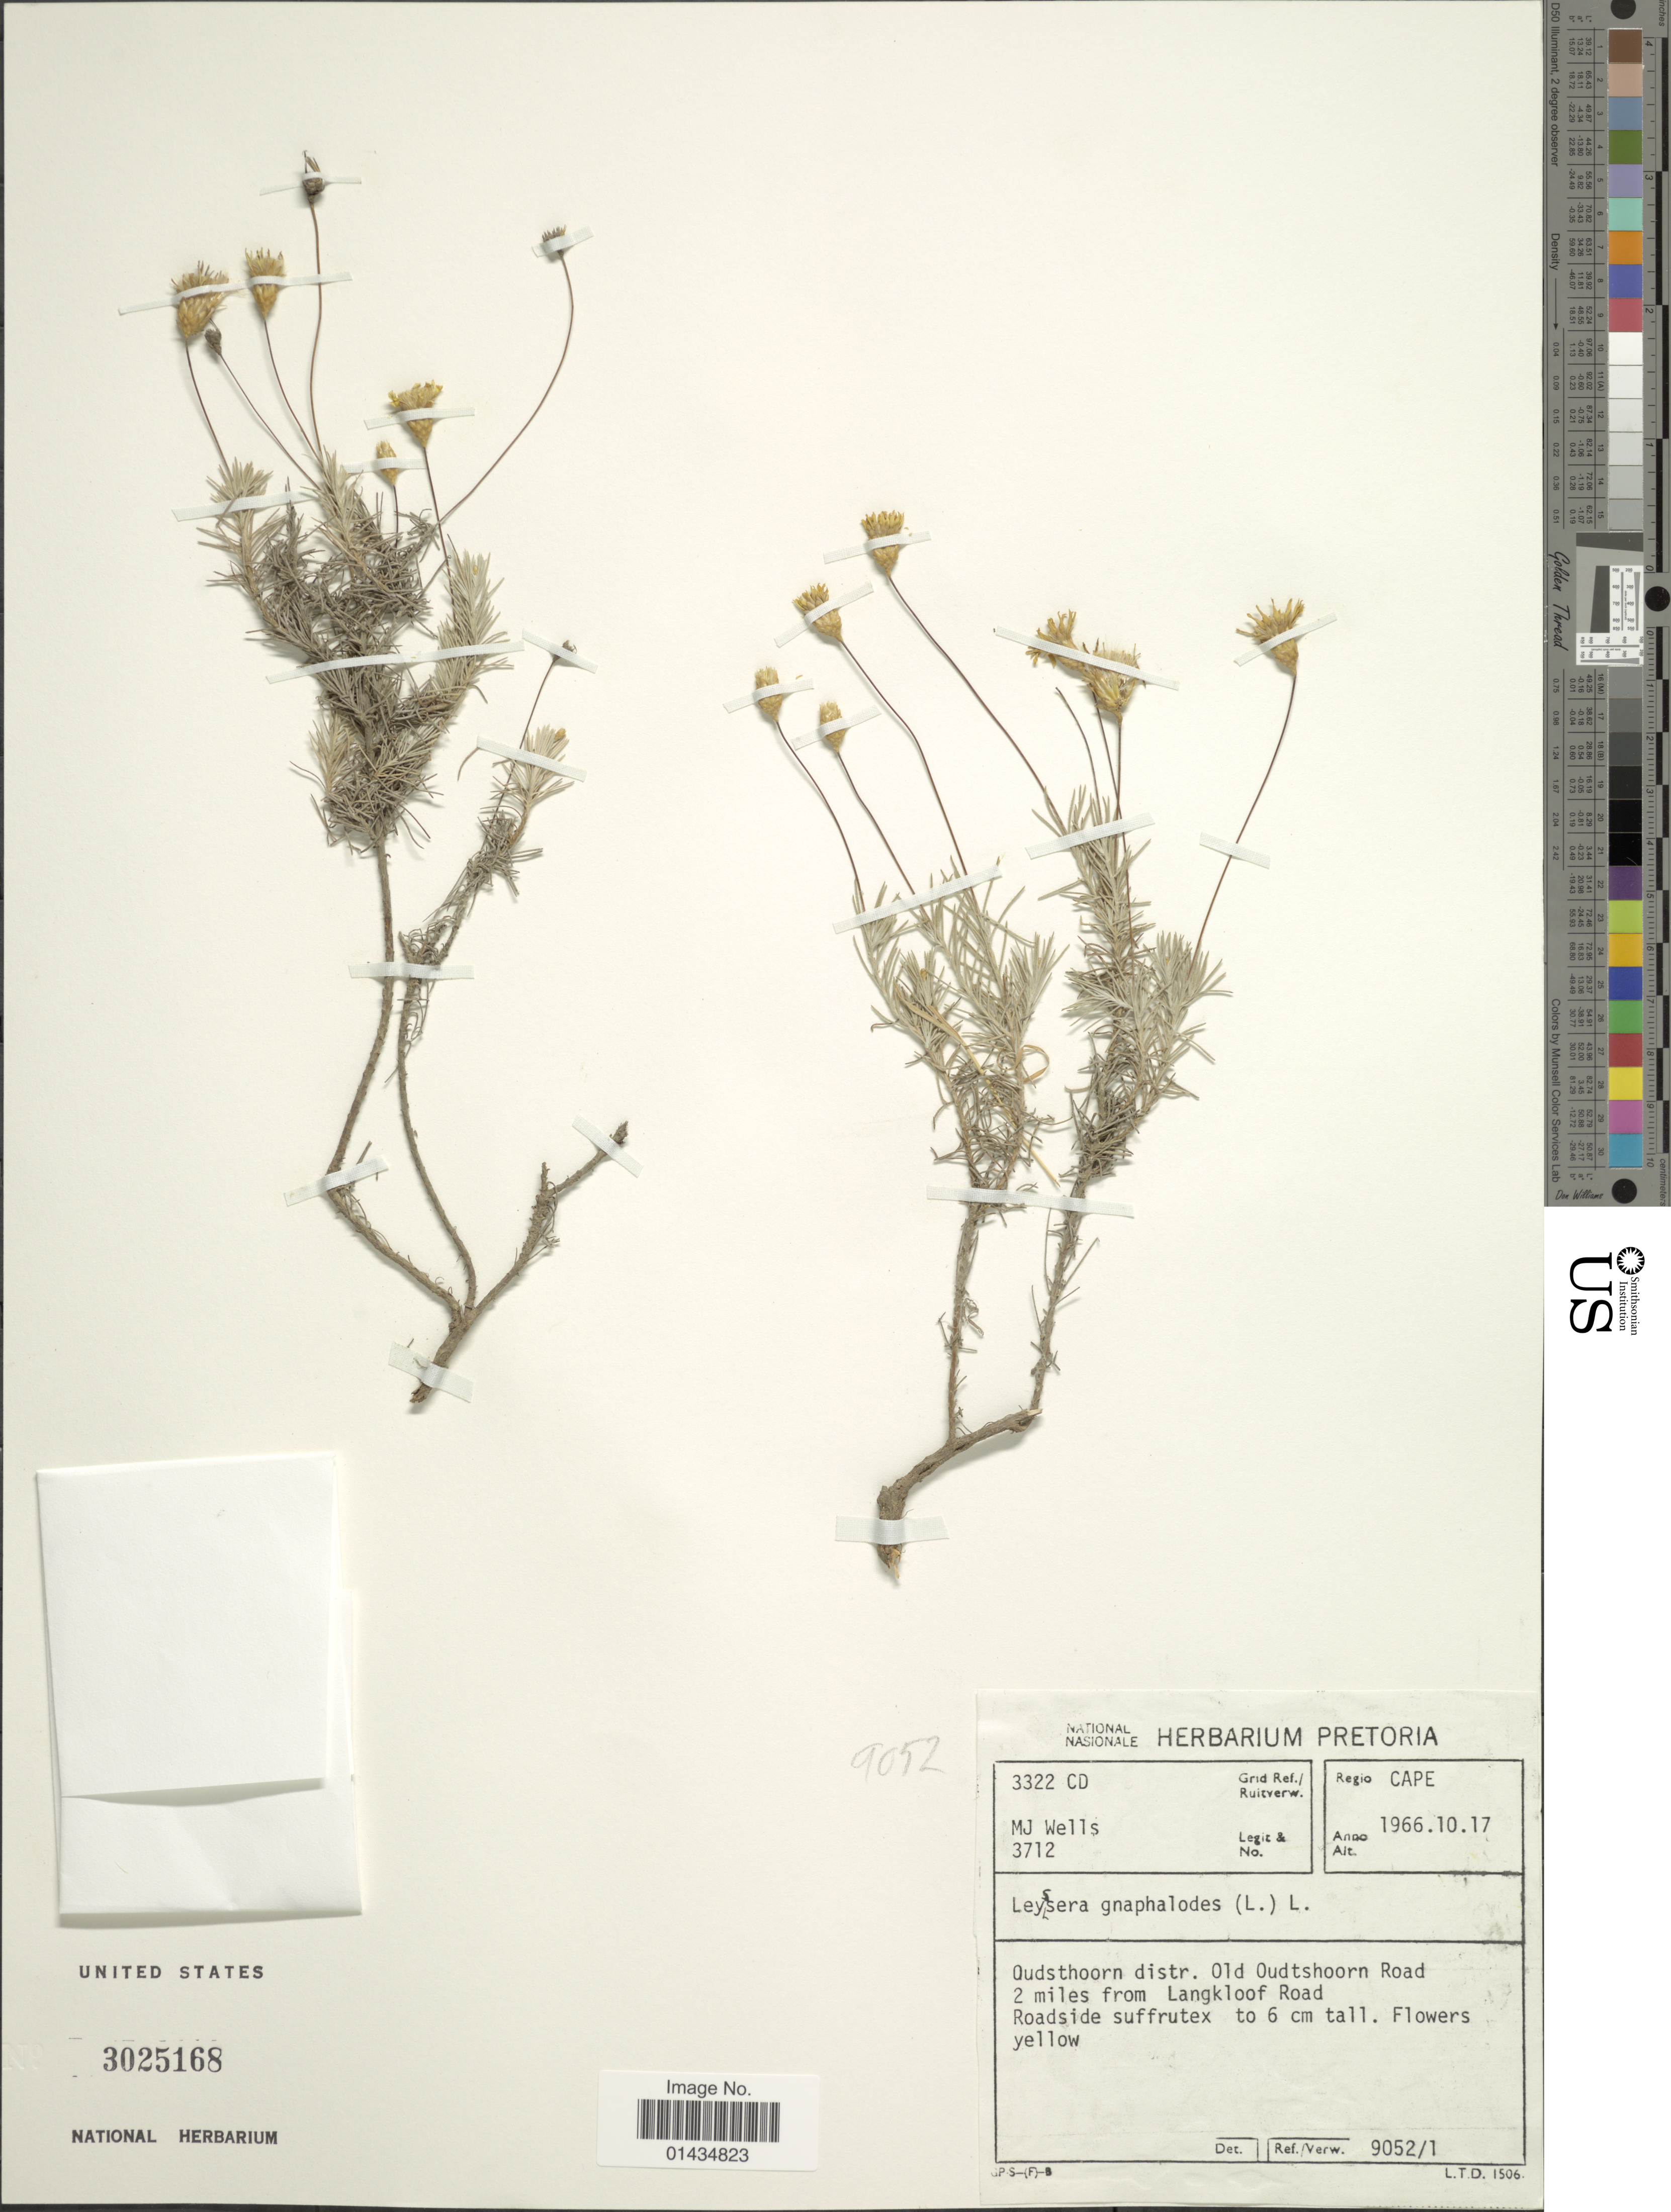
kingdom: Plantae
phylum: Tracheophyta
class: Magnoliopsida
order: Asterales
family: Asteraceae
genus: Leysera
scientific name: Leysera gnaphalodes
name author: (L.) L.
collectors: M. Wells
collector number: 3712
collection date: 1966-10-17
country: South Africa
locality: Regio Cape, Oudsthoorn distr. Old Oudtshoorn Road, 2 miles from Langkloof Road, roadside suffrutex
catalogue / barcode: US 3025168